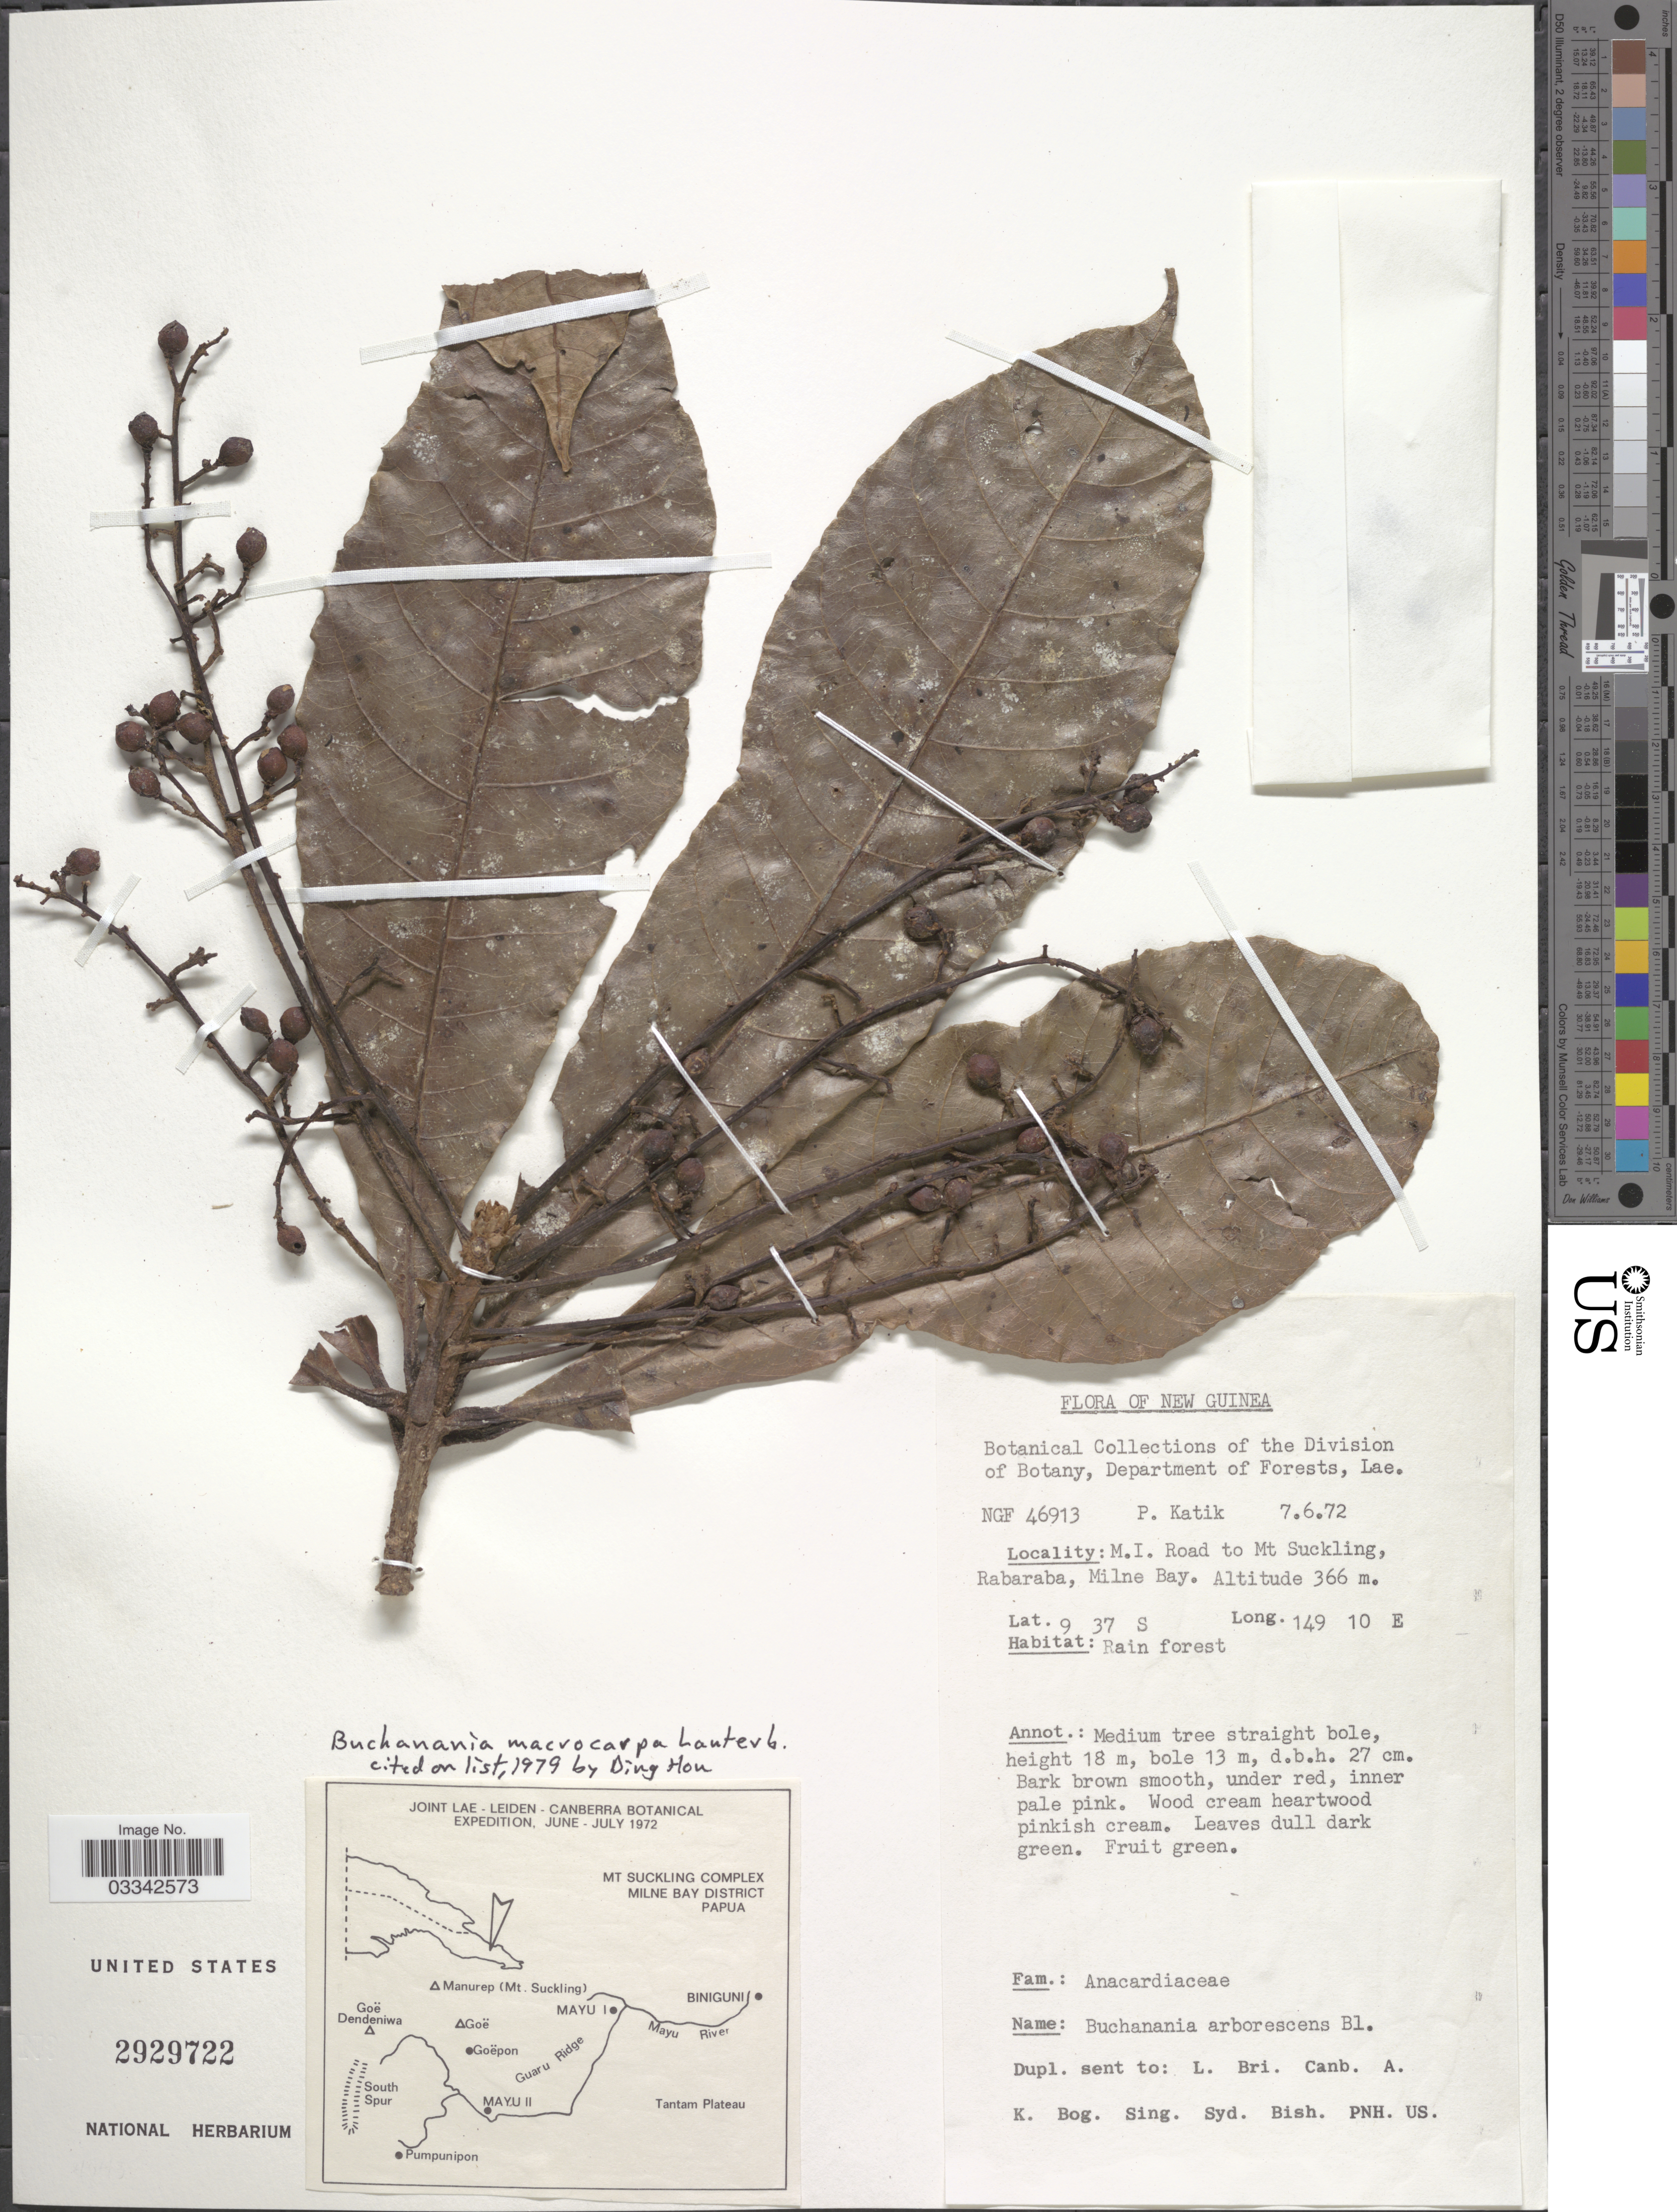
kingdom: Plantae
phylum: Tracheophyta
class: Magnoliopsida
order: Sapindales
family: Anacardiaceae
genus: Buchanania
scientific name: Buchanania macrocarpa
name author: Lauterb.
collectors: P. Katik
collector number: NGF 46913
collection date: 1972-06-07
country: Papua New Guinea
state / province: Milne Bay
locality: New Guinea. M.I. Road to Mt Suckling, Rabaraba, Milne Bay.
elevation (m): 366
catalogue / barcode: US 2929722